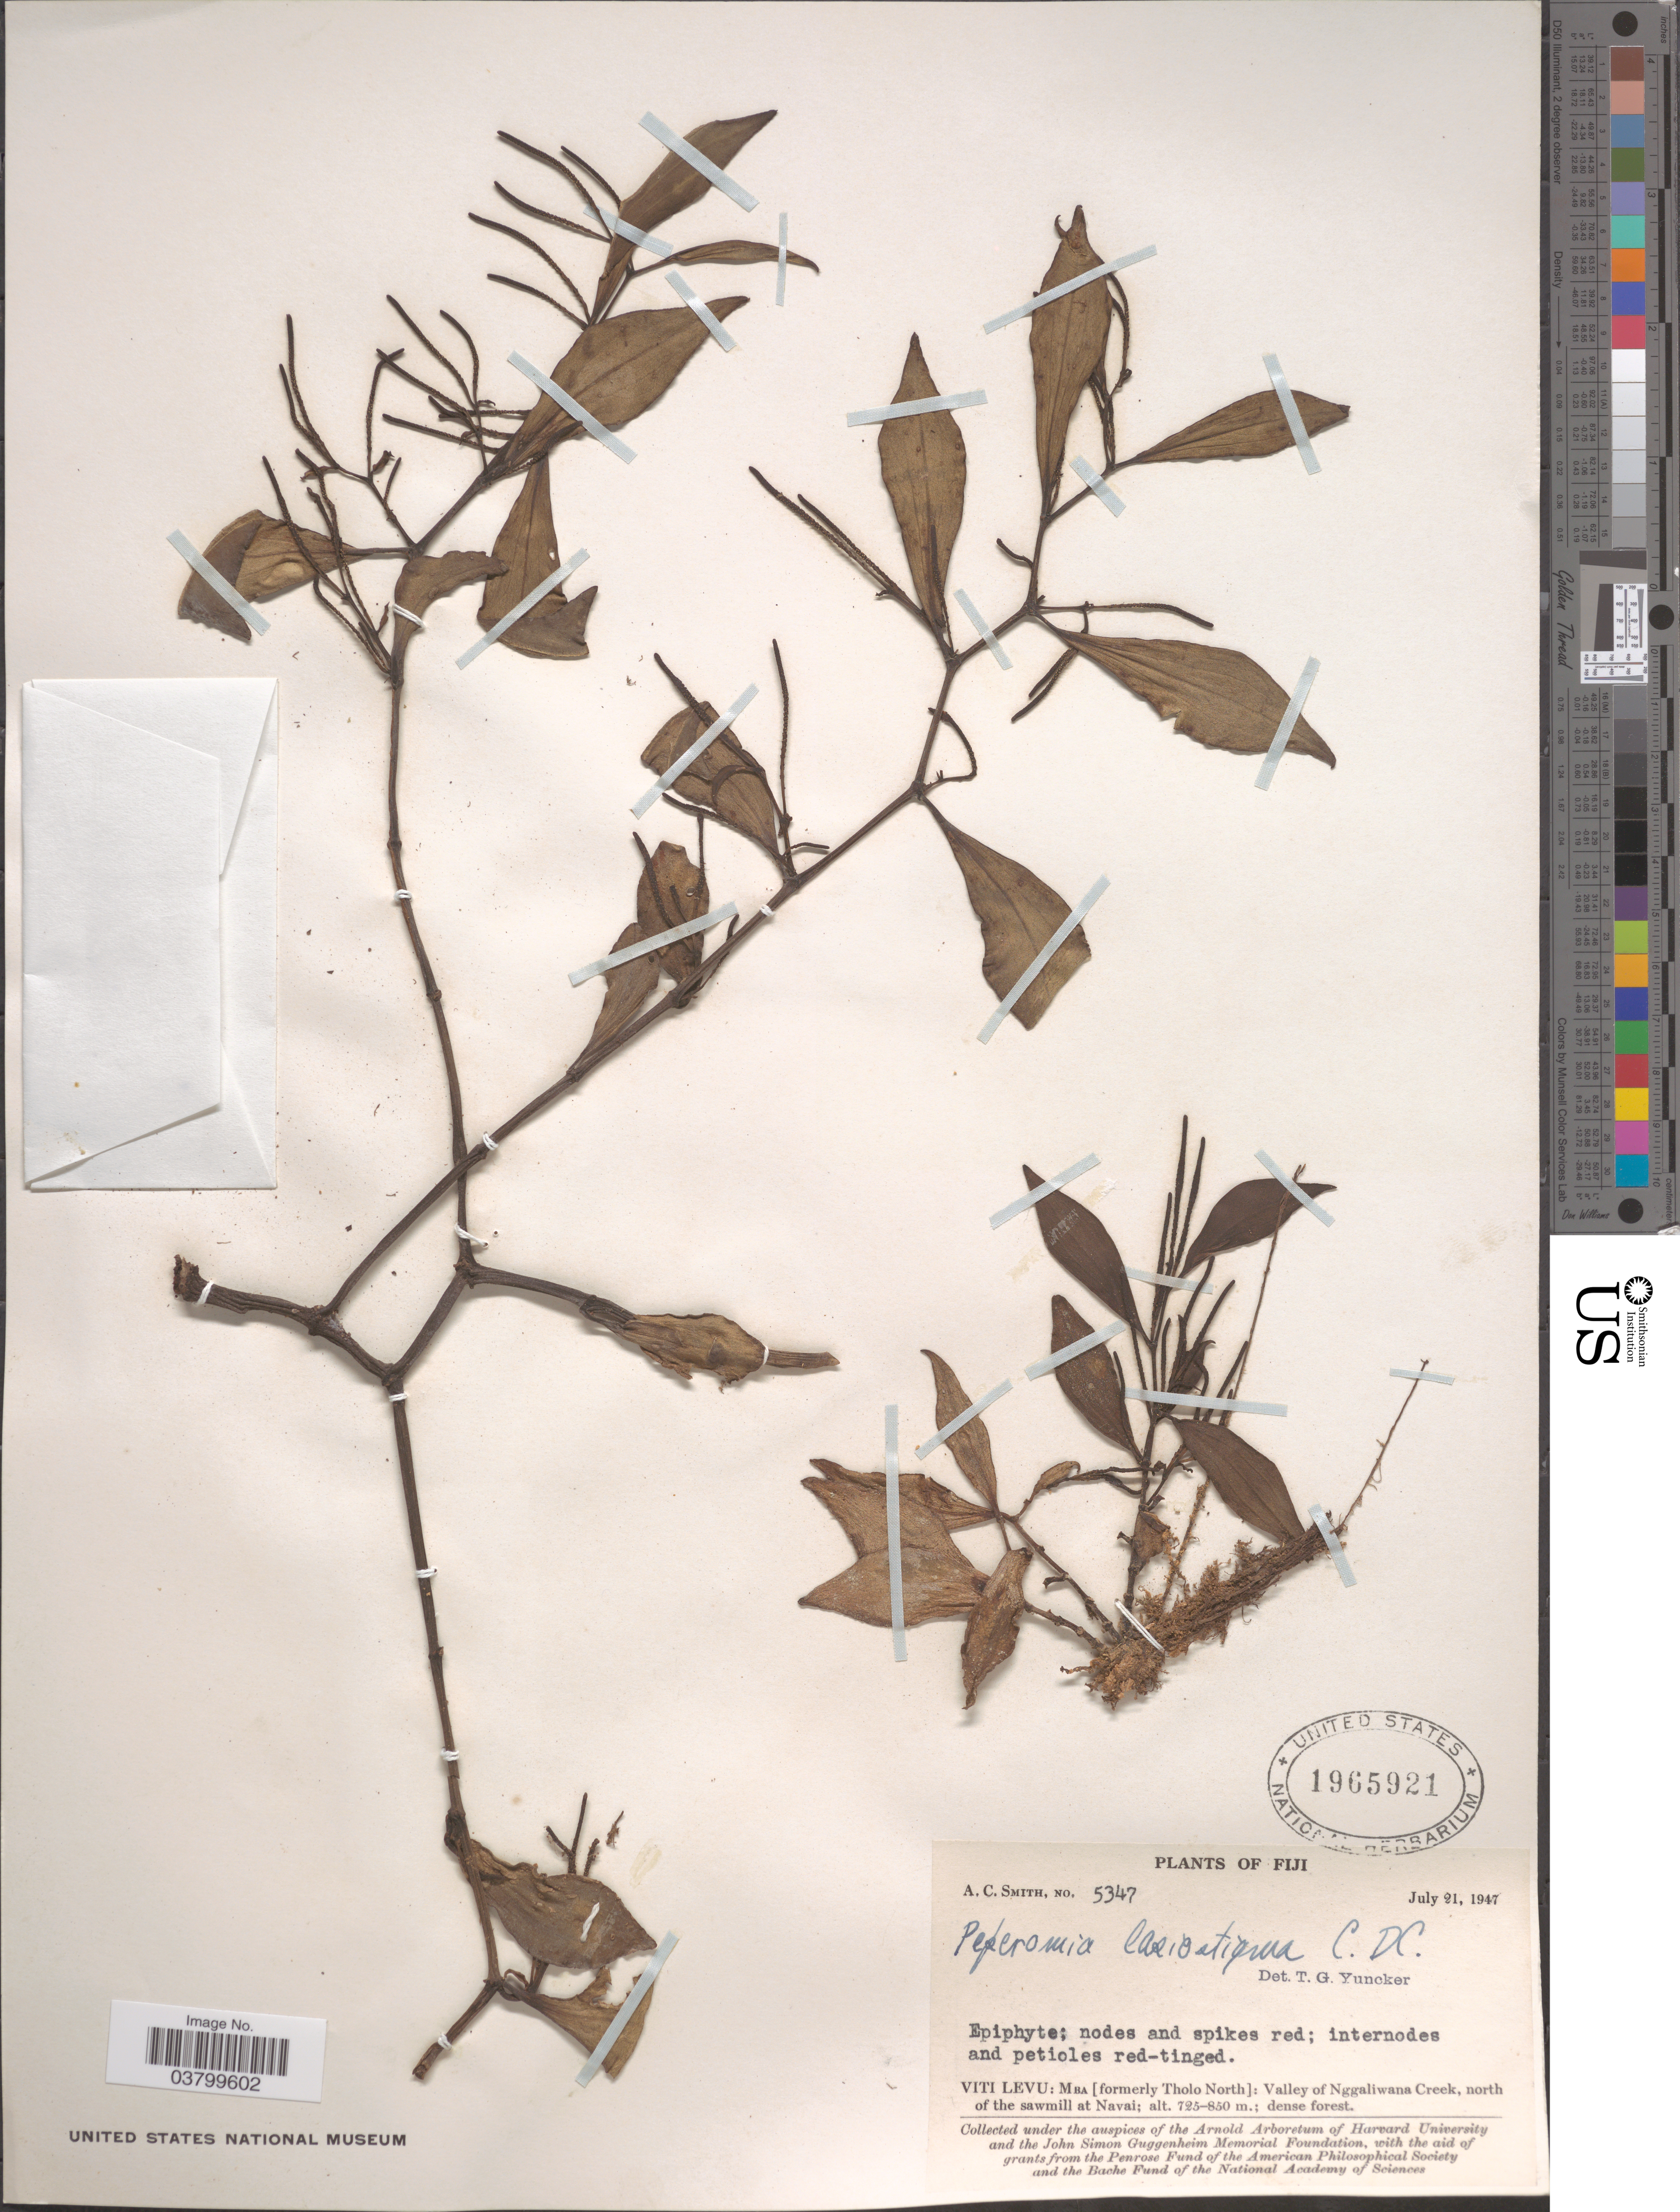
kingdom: Plantae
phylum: Tracheophyta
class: Magnoliopsida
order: Piperales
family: Piperaceae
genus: Peperomia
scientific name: Peperomia lasiostigma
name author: C. DC.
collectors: A. C. Smith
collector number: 5347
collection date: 1947-07-21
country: Fiji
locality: Viti Levu: Mba: [formerly Tholo North]: Valley of Nggaliwana Creek, north of the sawmill at Navai.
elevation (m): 725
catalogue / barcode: US 1965921